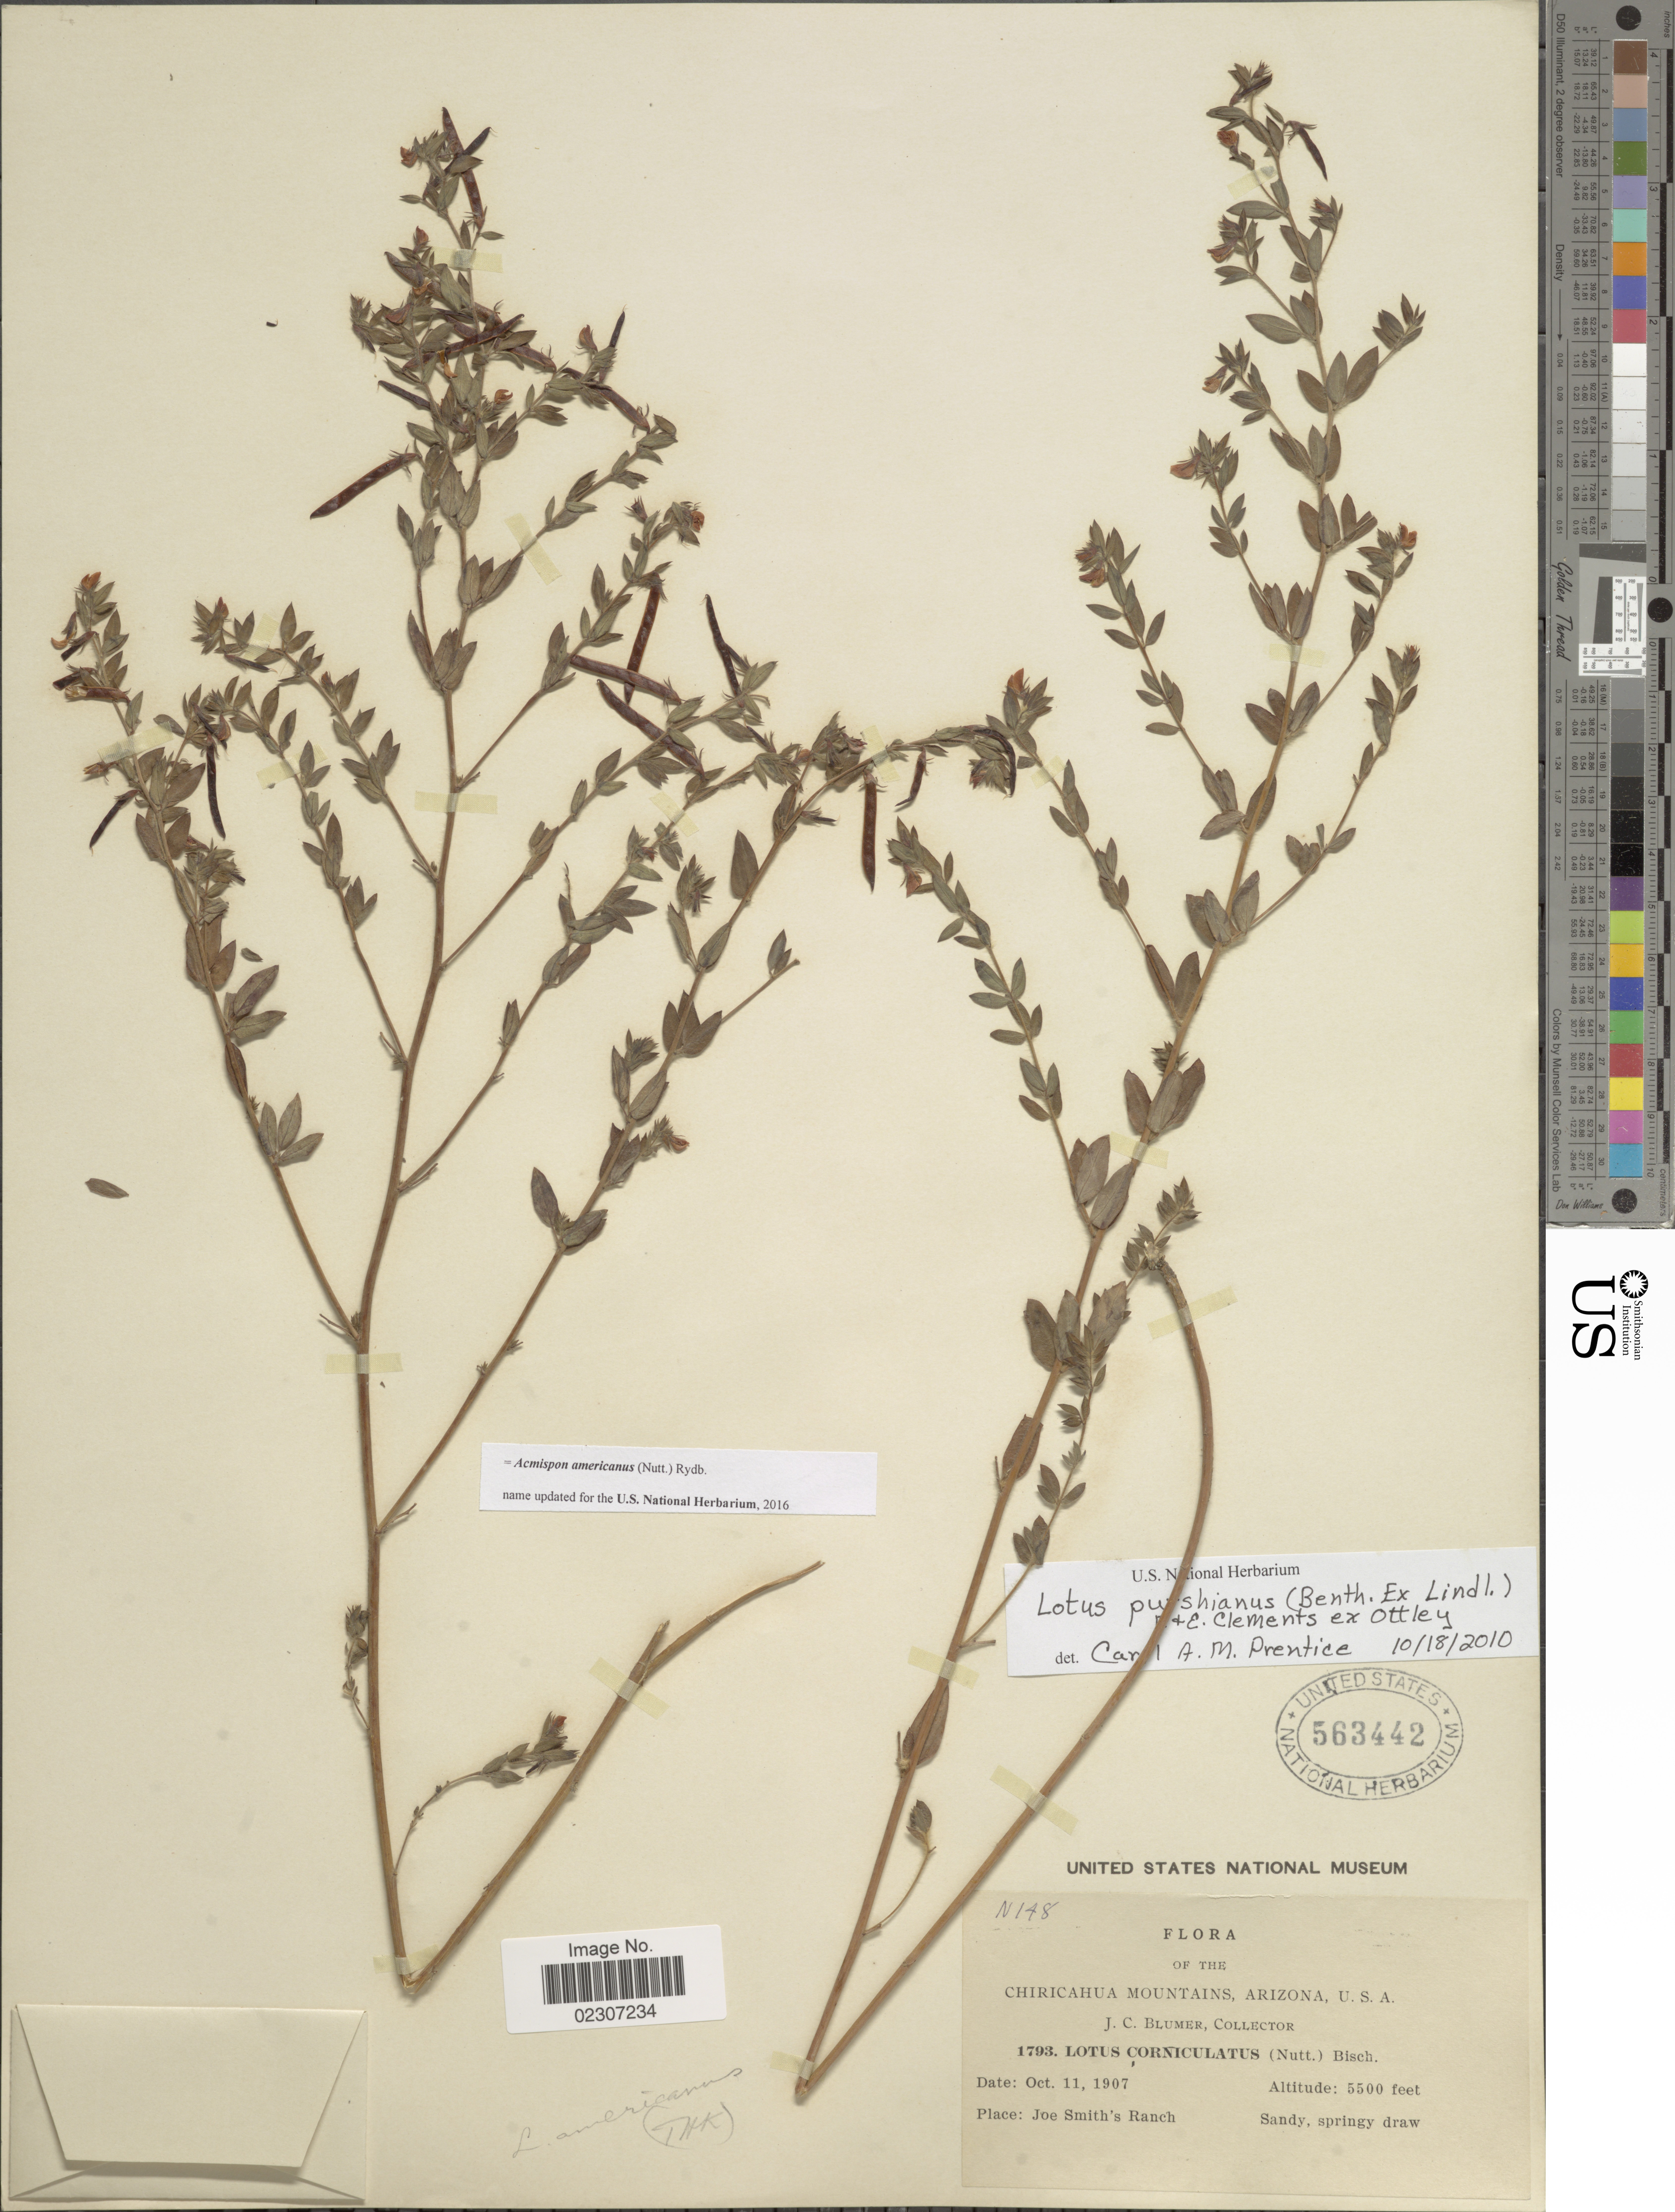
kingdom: Plantae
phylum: Tracheophyta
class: Magnoliopsida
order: Fabales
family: Fabaceae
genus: Acmispon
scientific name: Acmispon americanus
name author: (Nutt.) Rydb.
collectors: J. C. Blumer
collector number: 1793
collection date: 1907-10-11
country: United States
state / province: Arizona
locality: Arizona. Joe Smith's ranch. Chiricahua Mountains, Arizona, U.S.A.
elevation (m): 1676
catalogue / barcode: US 563442